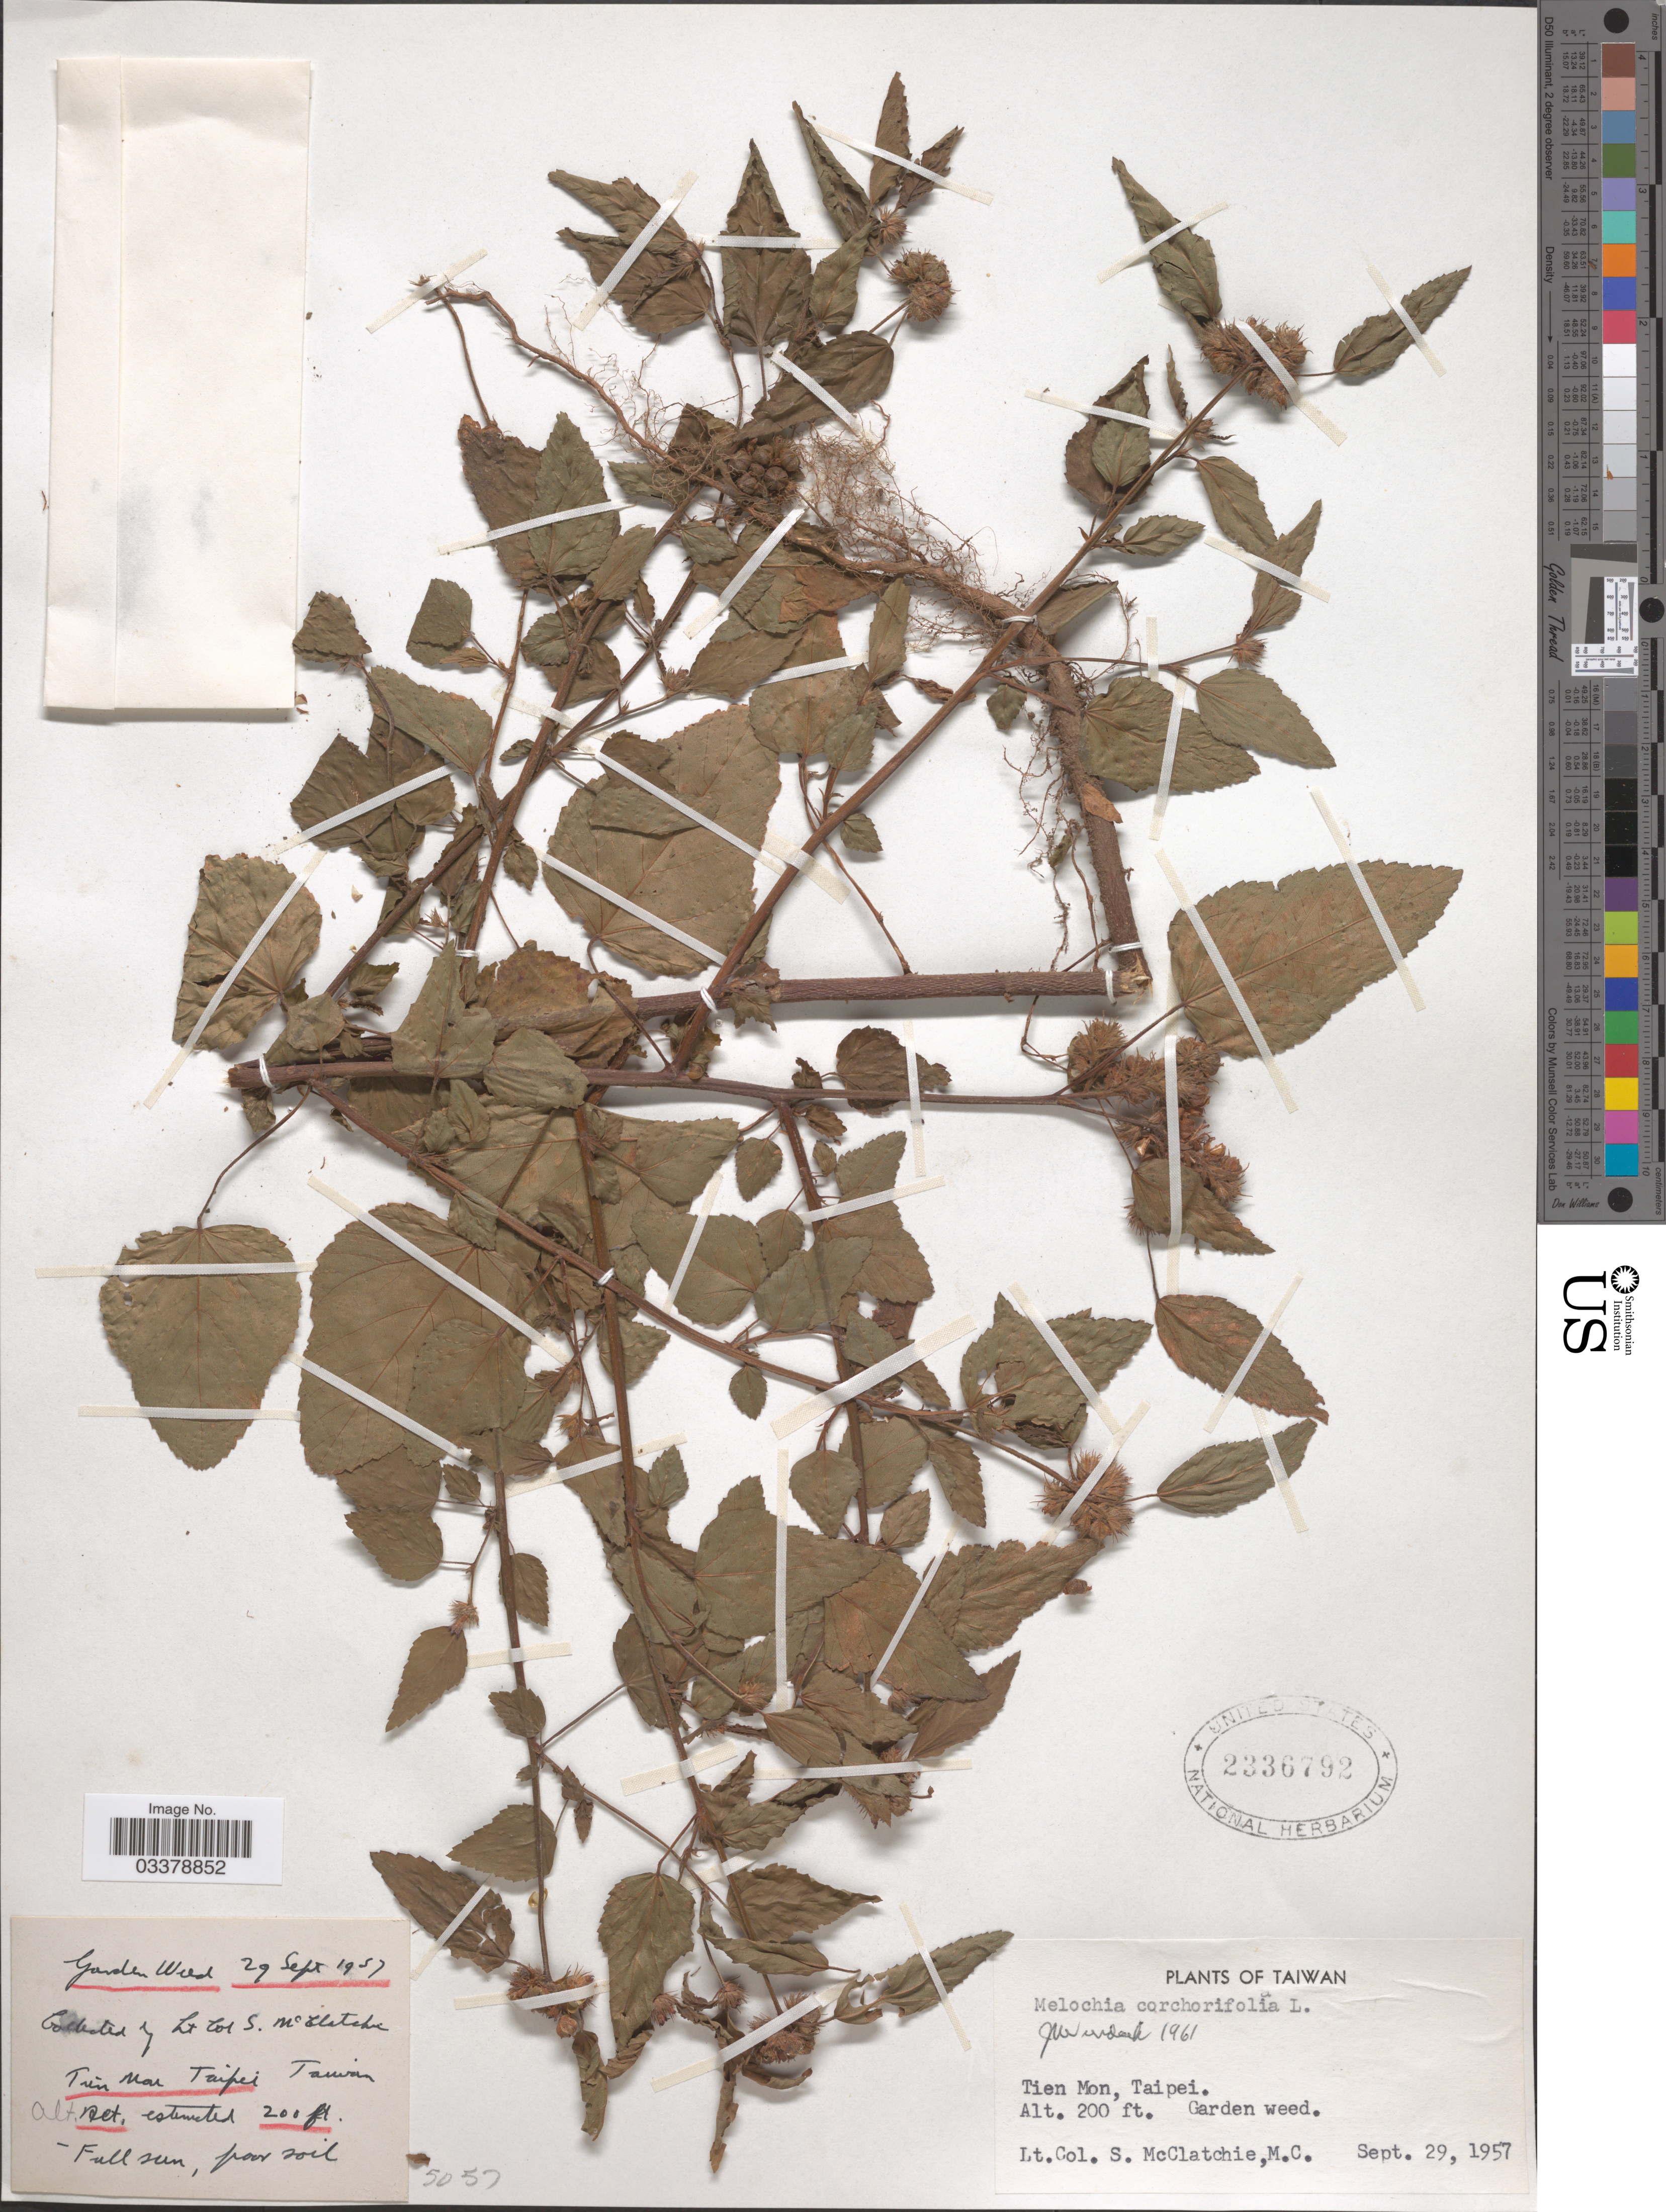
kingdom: Plantae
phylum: Tracheophyta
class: Magnoliopsida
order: Malvales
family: Malvaceae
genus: Melochia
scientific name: Melochia corchorifolia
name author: L.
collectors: S. McClatchie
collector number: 5057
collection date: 1957-09-29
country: Taiwan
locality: Tien Mon, Taipei.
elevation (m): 61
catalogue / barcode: US 2336792